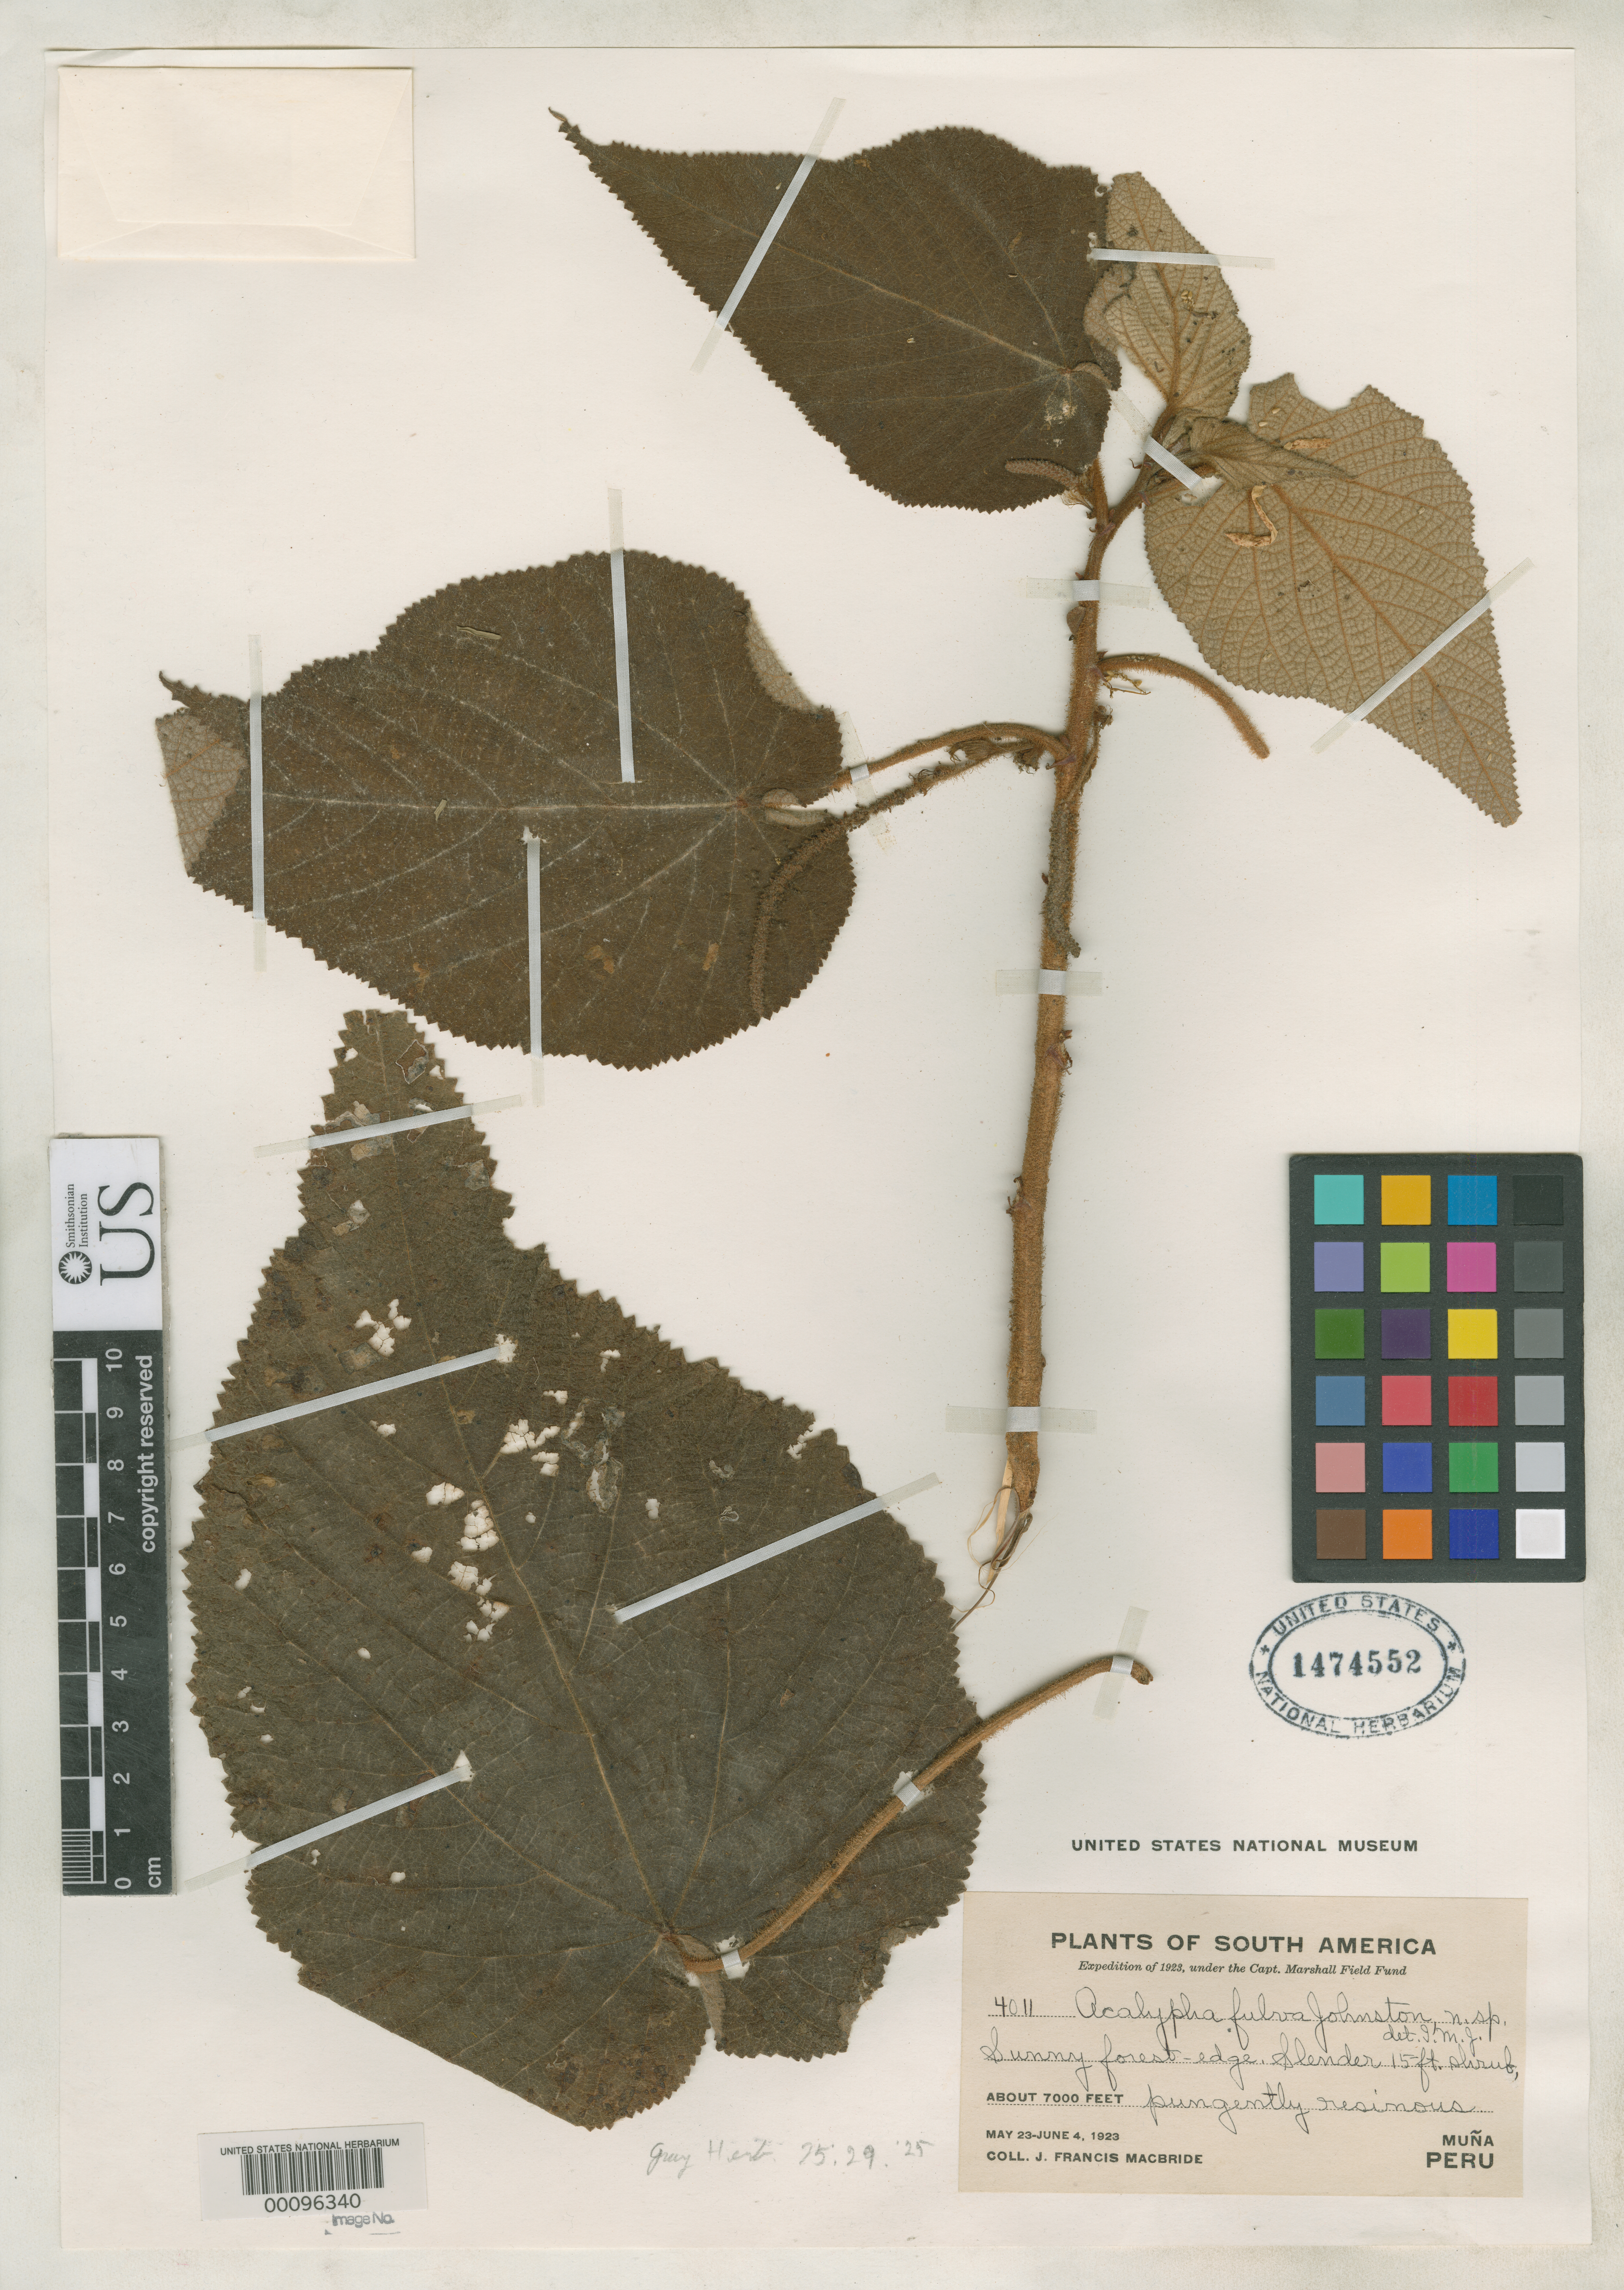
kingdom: Plantae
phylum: Tracheophyta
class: Magnoliopsida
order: Malpighiales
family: Euphorbiaceae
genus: Acalypha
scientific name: Acalypha fulva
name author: I.M. Johnst.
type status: Isotype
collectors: J. F. Macbride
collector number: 4011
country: Peru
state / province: Huánuco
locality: Muña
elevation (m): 2100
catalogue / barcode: US 1474552